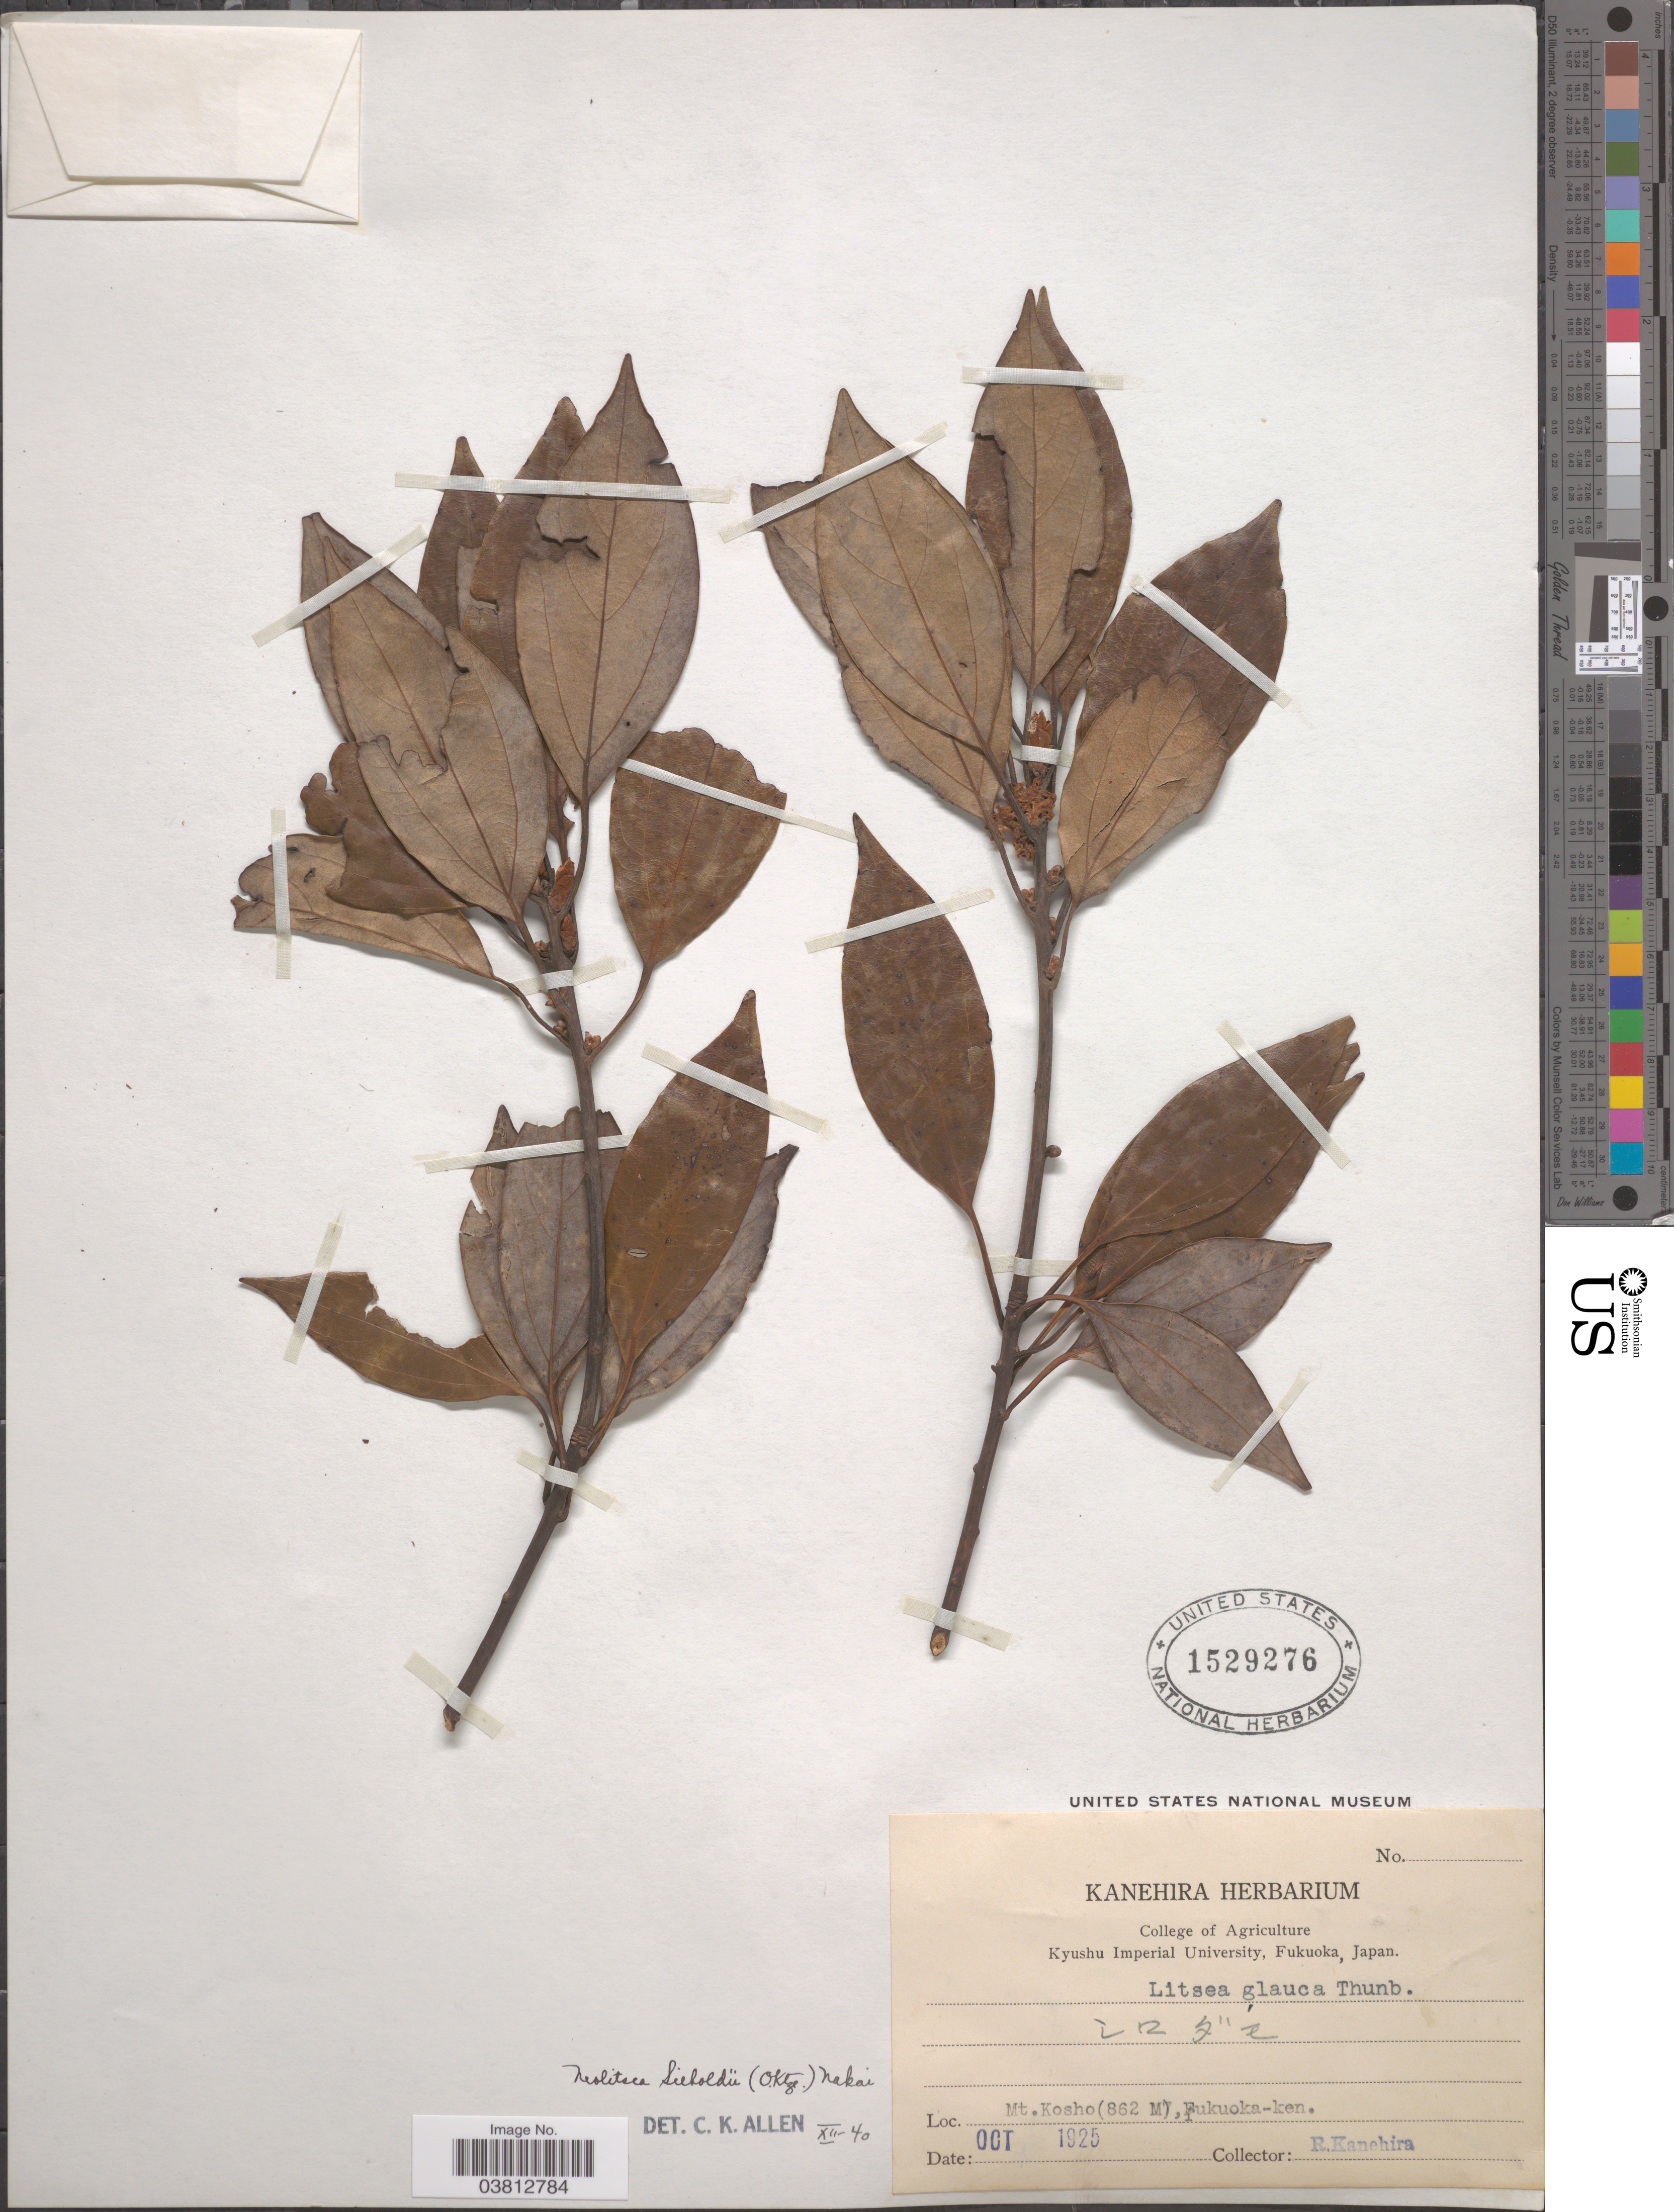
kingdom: Plantae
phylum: Tracheophyta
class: Magnoliopsida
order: Laurales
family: Lauraceae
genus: Neolitsea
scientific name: Neolitsea sericea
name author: (Blume) Koidz.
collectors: R. Kanehira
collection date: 1925-10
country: Japan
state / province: Hukuoka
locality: Mt. Kosho, Fukuoka-ken.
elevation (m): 862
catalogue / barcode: US 1529276